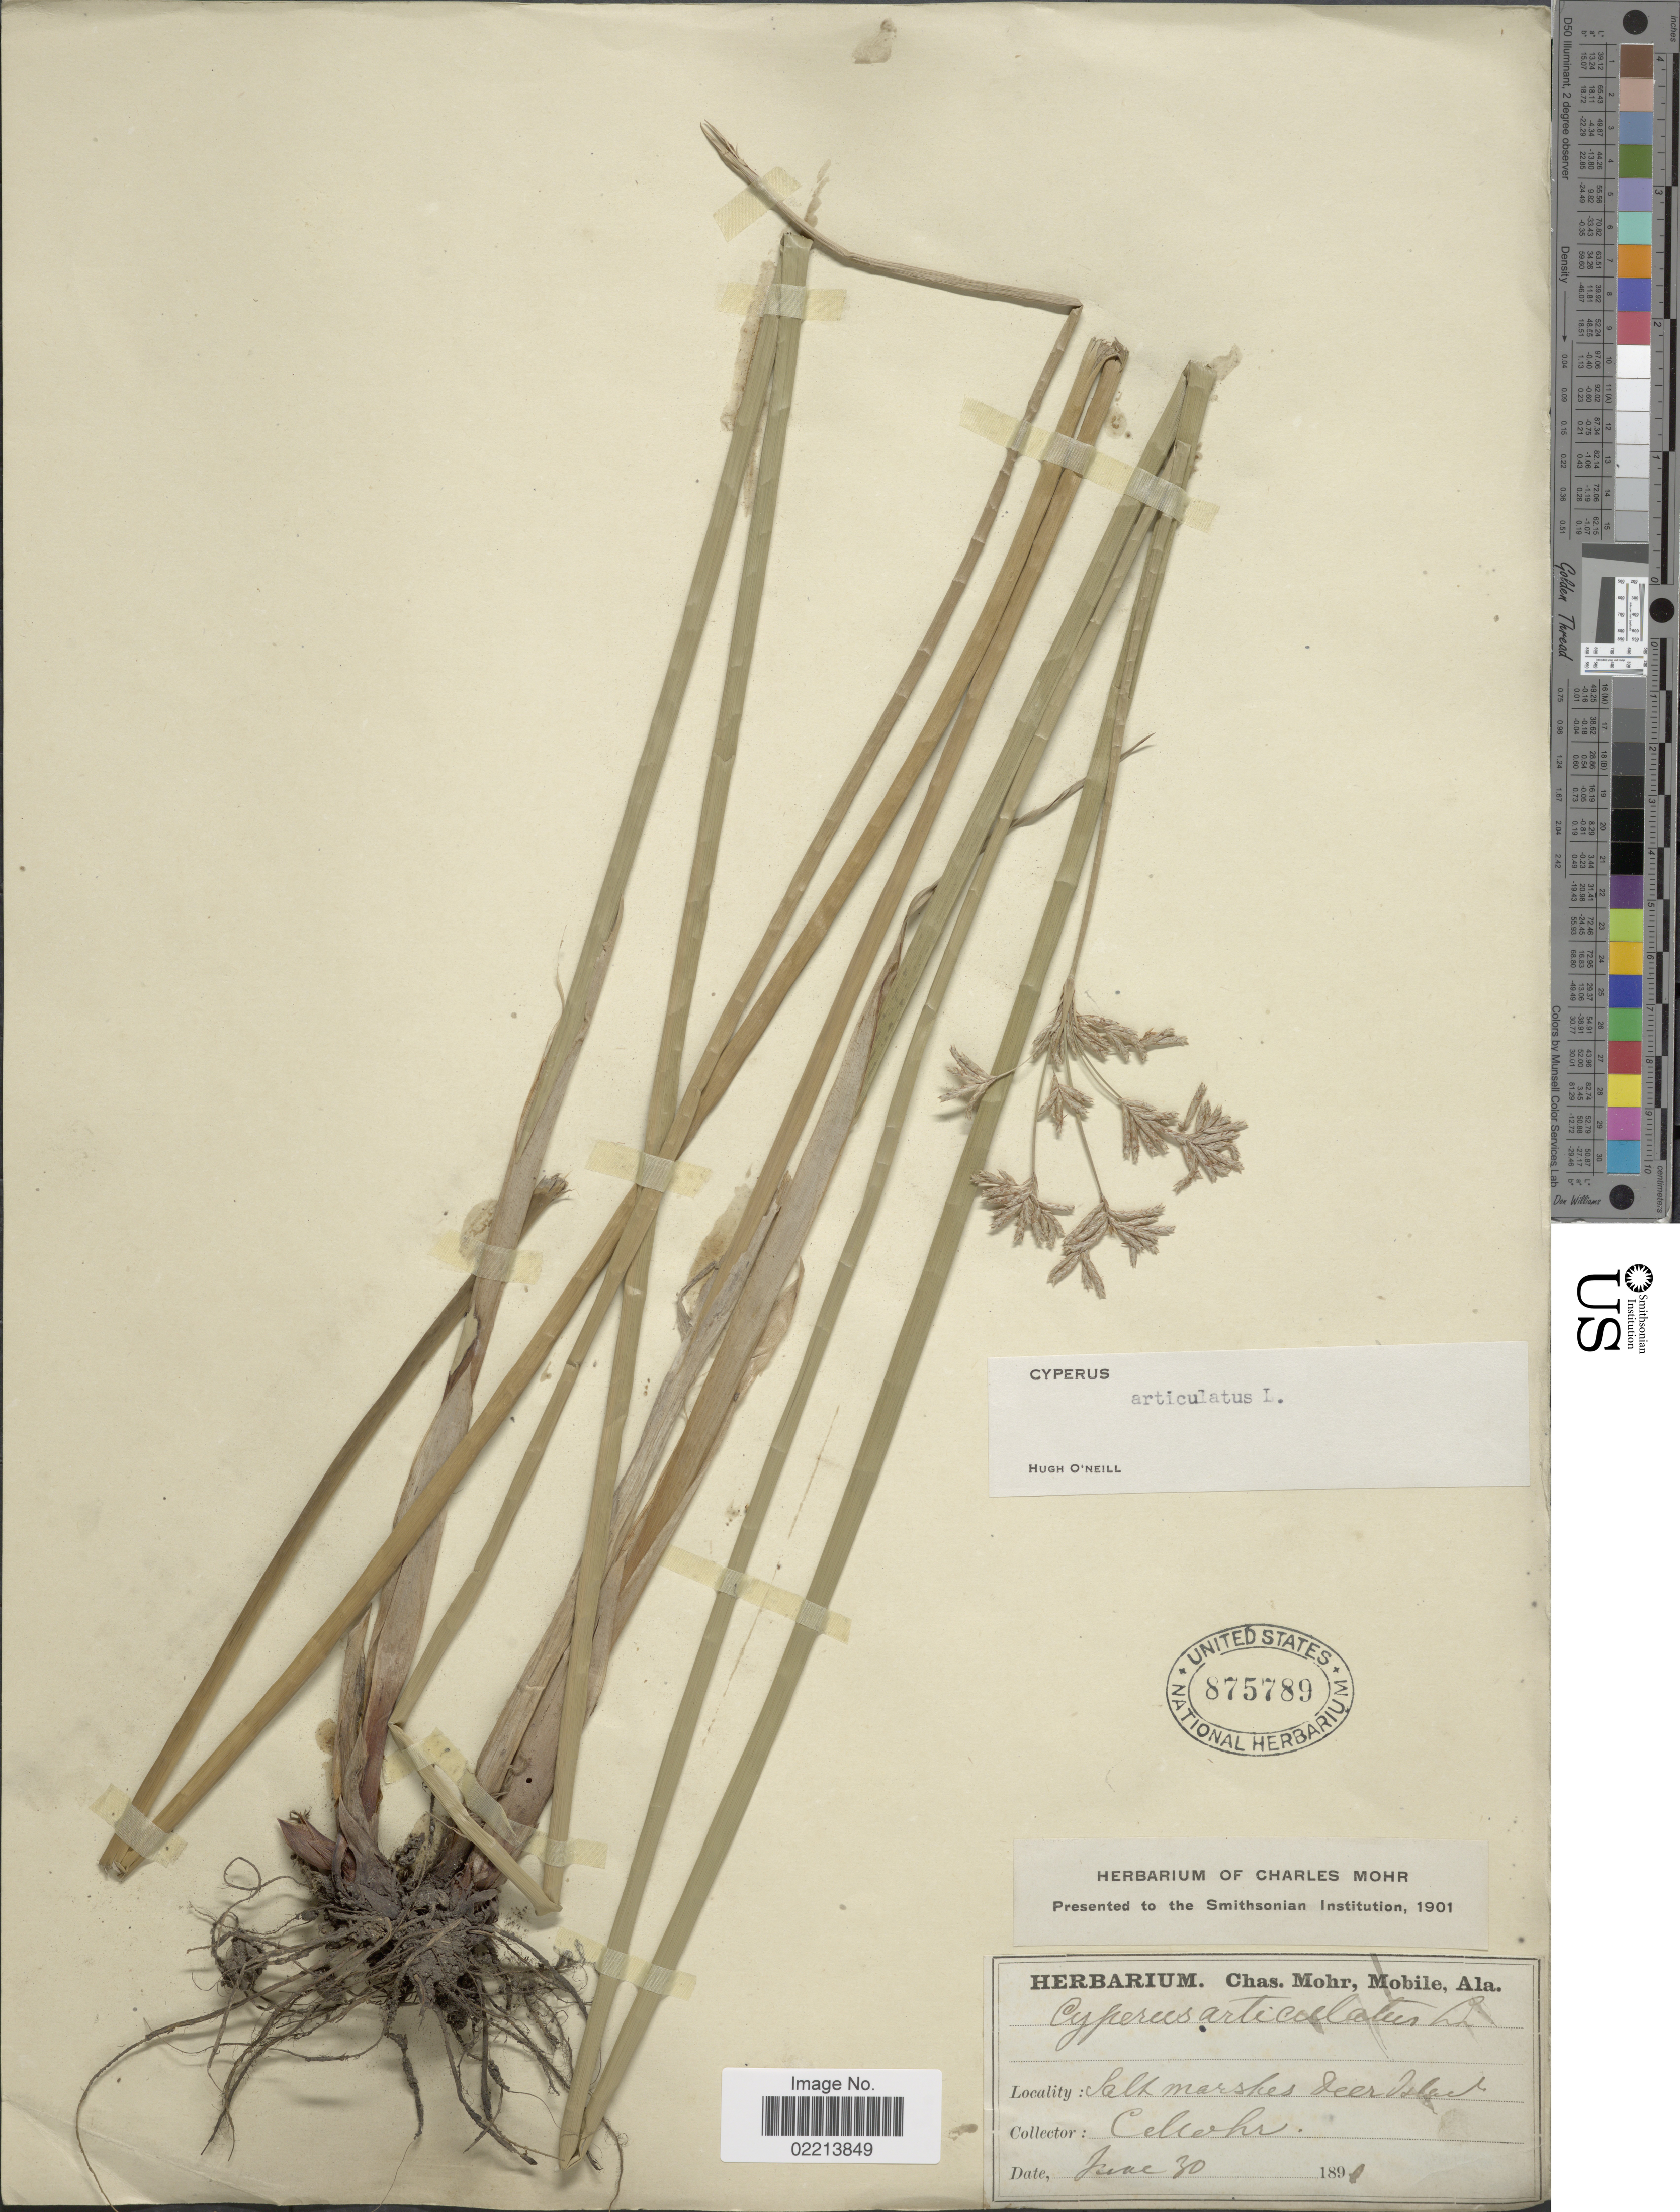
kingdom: Plantae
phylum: Tracheophyta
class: Liliopsida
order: Poales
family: Cyperaceae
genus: Cyperus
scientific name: Cyperus articulatus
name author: L.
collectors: C. T. Mohr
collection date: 1891-06-30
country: United States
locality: Salt marshes, Deer Island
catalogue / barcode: US 875789